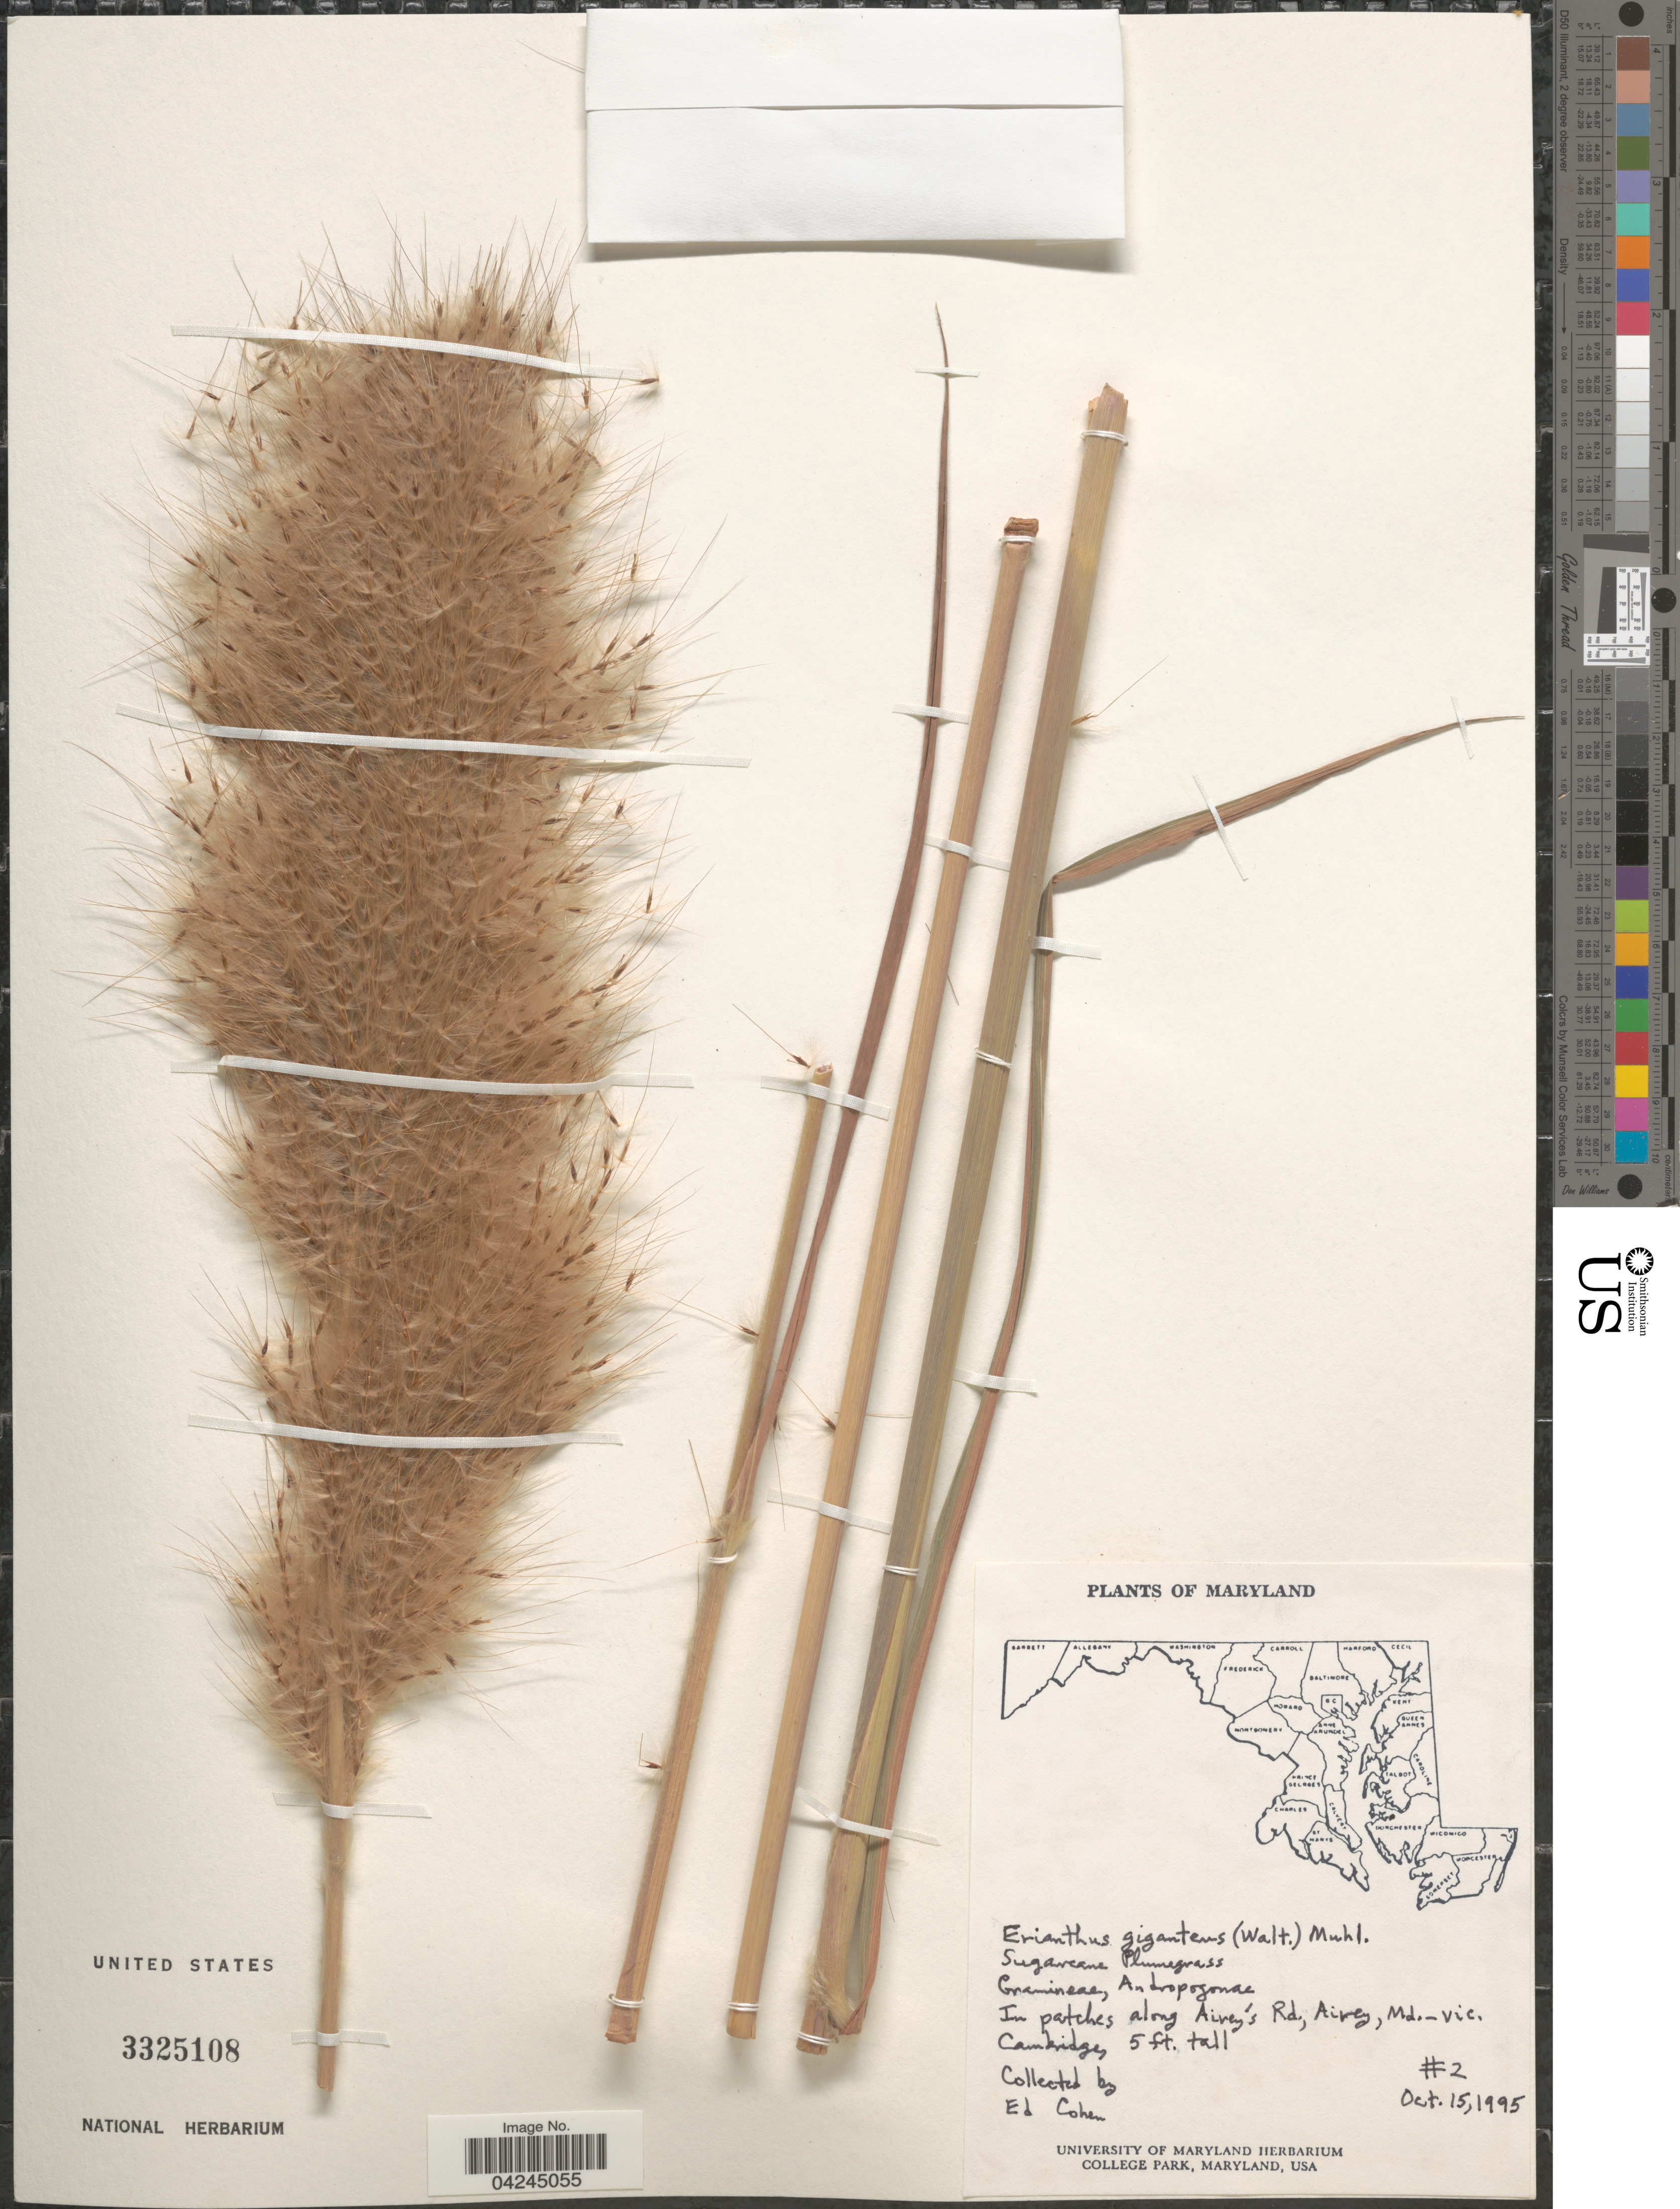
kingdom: Plantae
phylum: Tracheophyta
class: Liliopsida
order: Poales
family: Poaceae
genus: Erianthus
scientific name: Erianthus giganteus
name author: (Walter) P. Beauv.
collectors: E. Cohen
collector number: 2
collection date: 1995-10-15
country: United States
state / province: Maryland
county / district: Dorchester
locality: In patches along Airey's Rd., Airey, Md.-vic. Cambridge.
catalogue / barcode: US 3325108